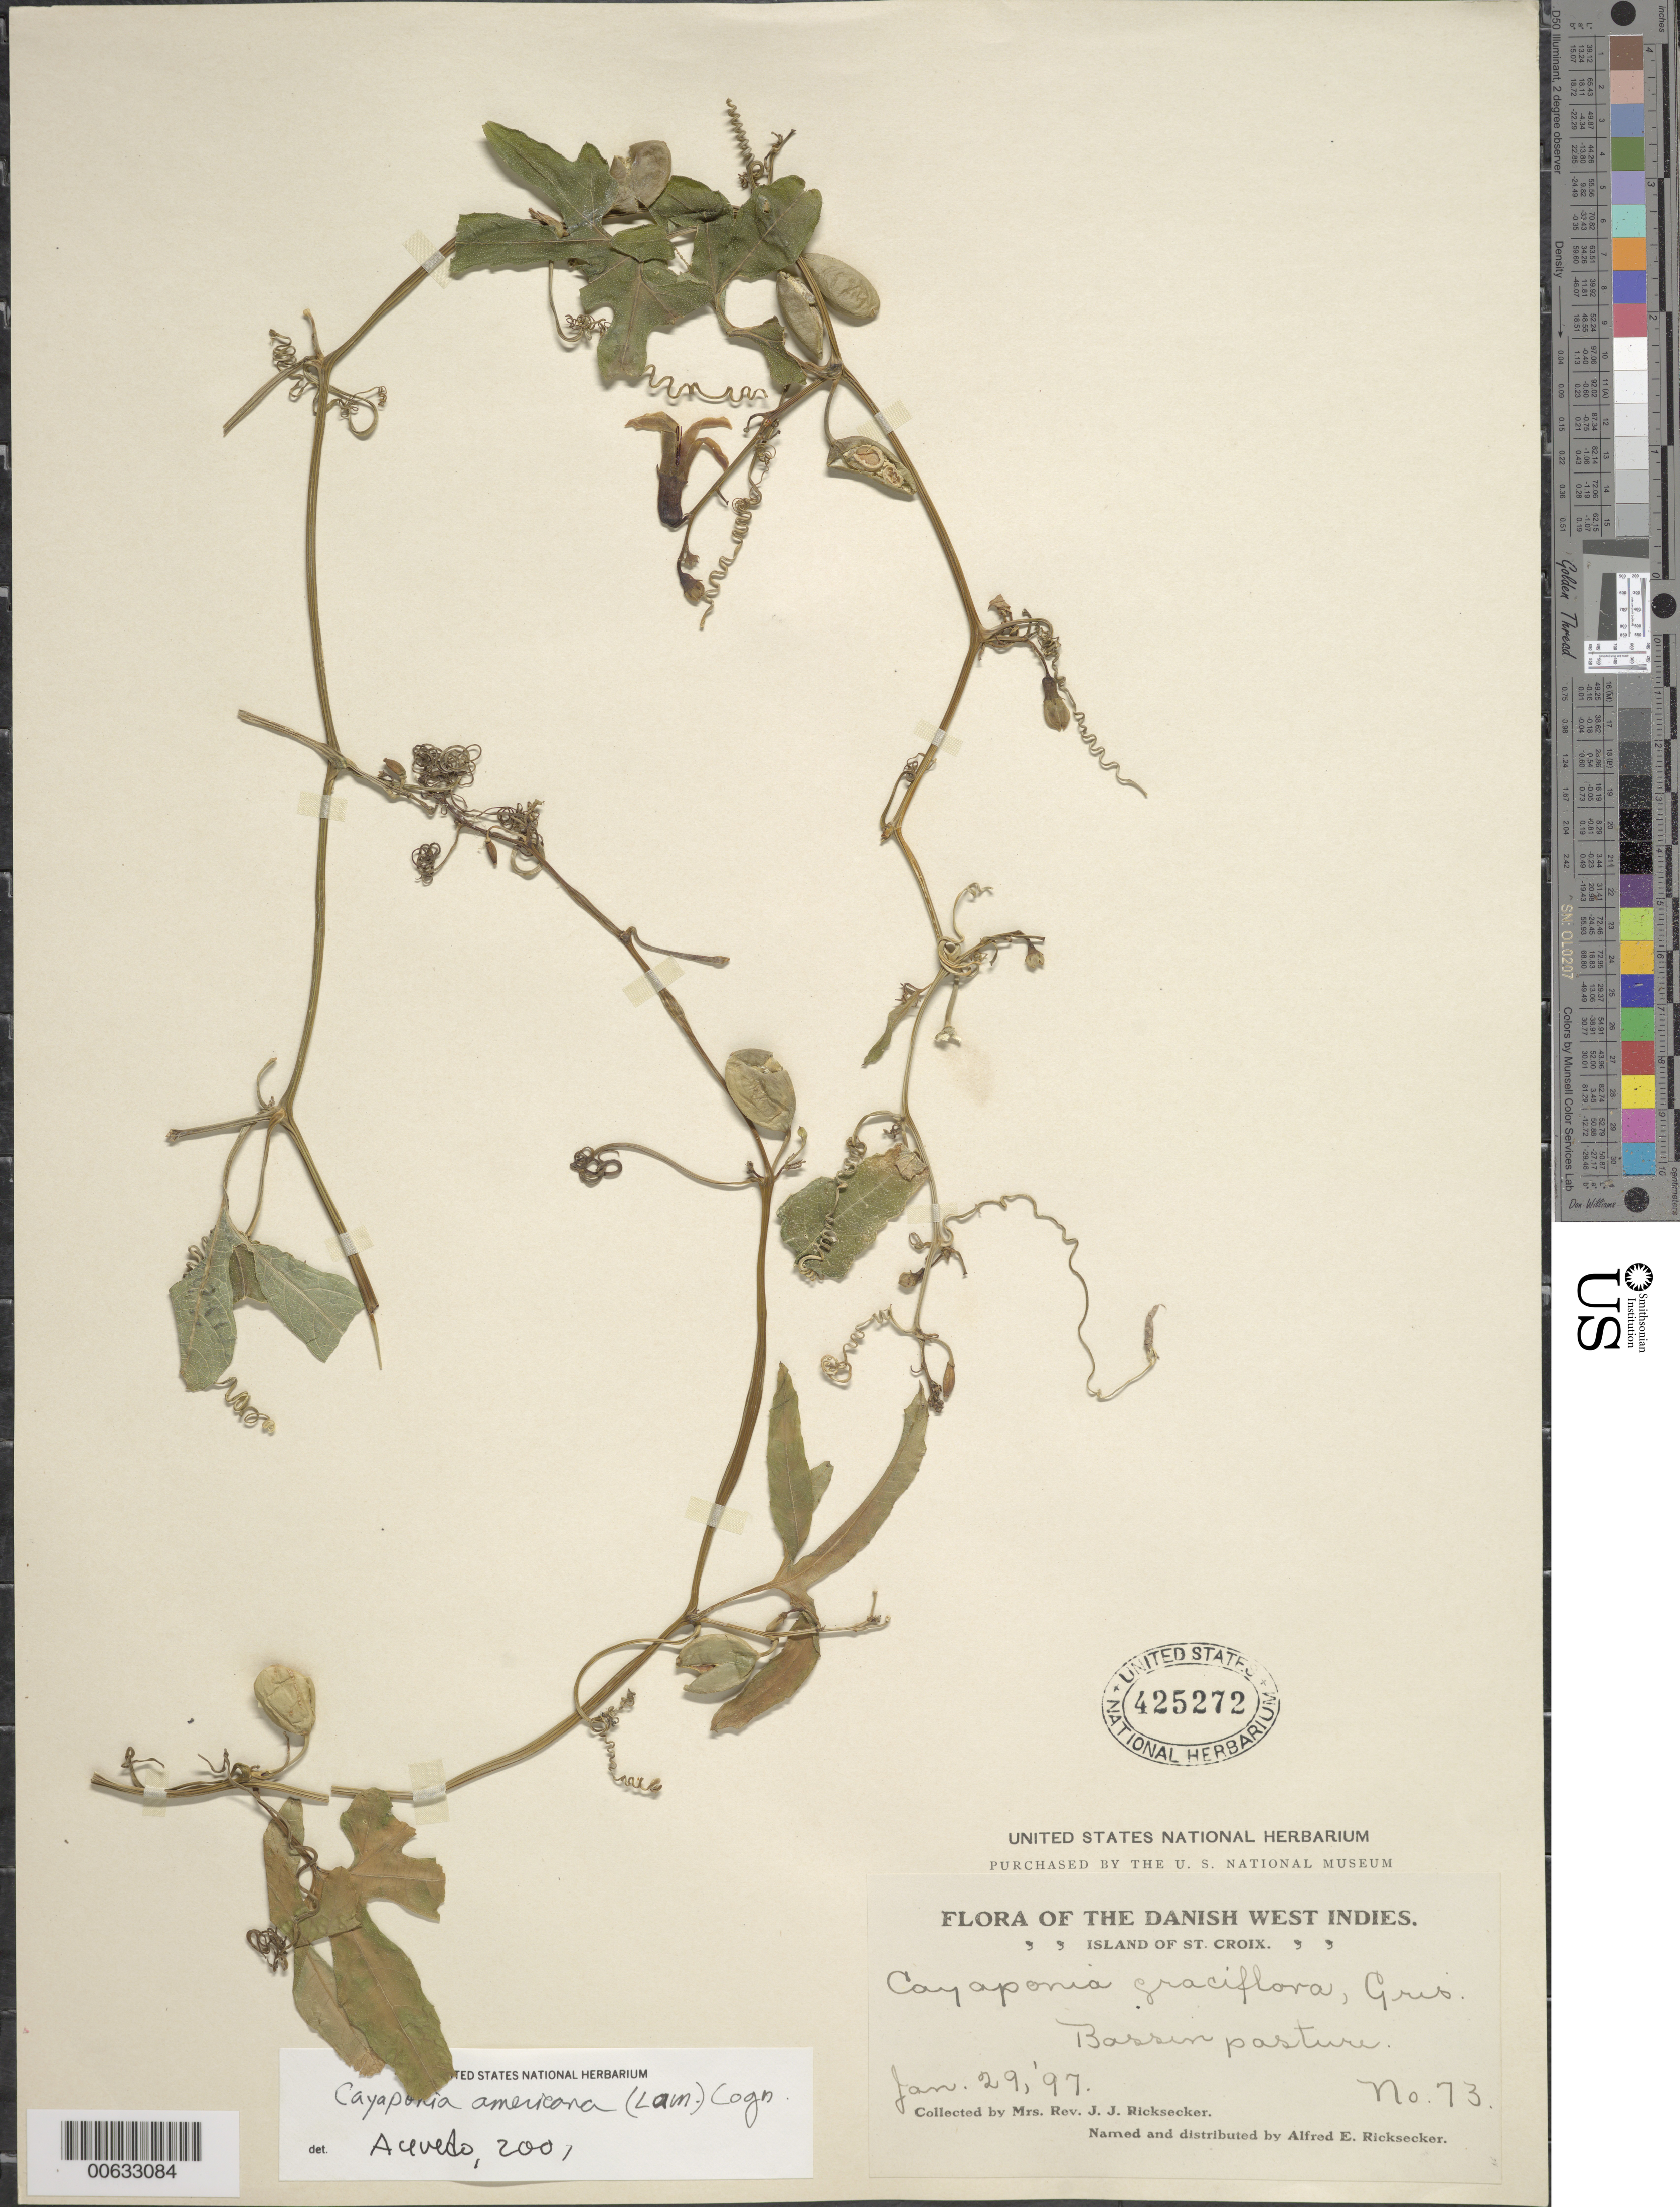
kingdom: Plantae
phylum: Tracheophyta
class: Magnoliopsida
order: Cucurbitales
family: Cucurbitaceae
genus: Cayaponia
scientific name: Cayaponia americana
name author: (Lam.) Cogn.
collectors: Mrs. J. J. Ricksecker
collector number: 73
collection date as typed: Transcribed d/m/y: 29/1/97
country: U.S. Virgin Islands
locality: Danish West Indies. Island of St. Croix. Bassin pasture.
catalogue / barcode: US 425272